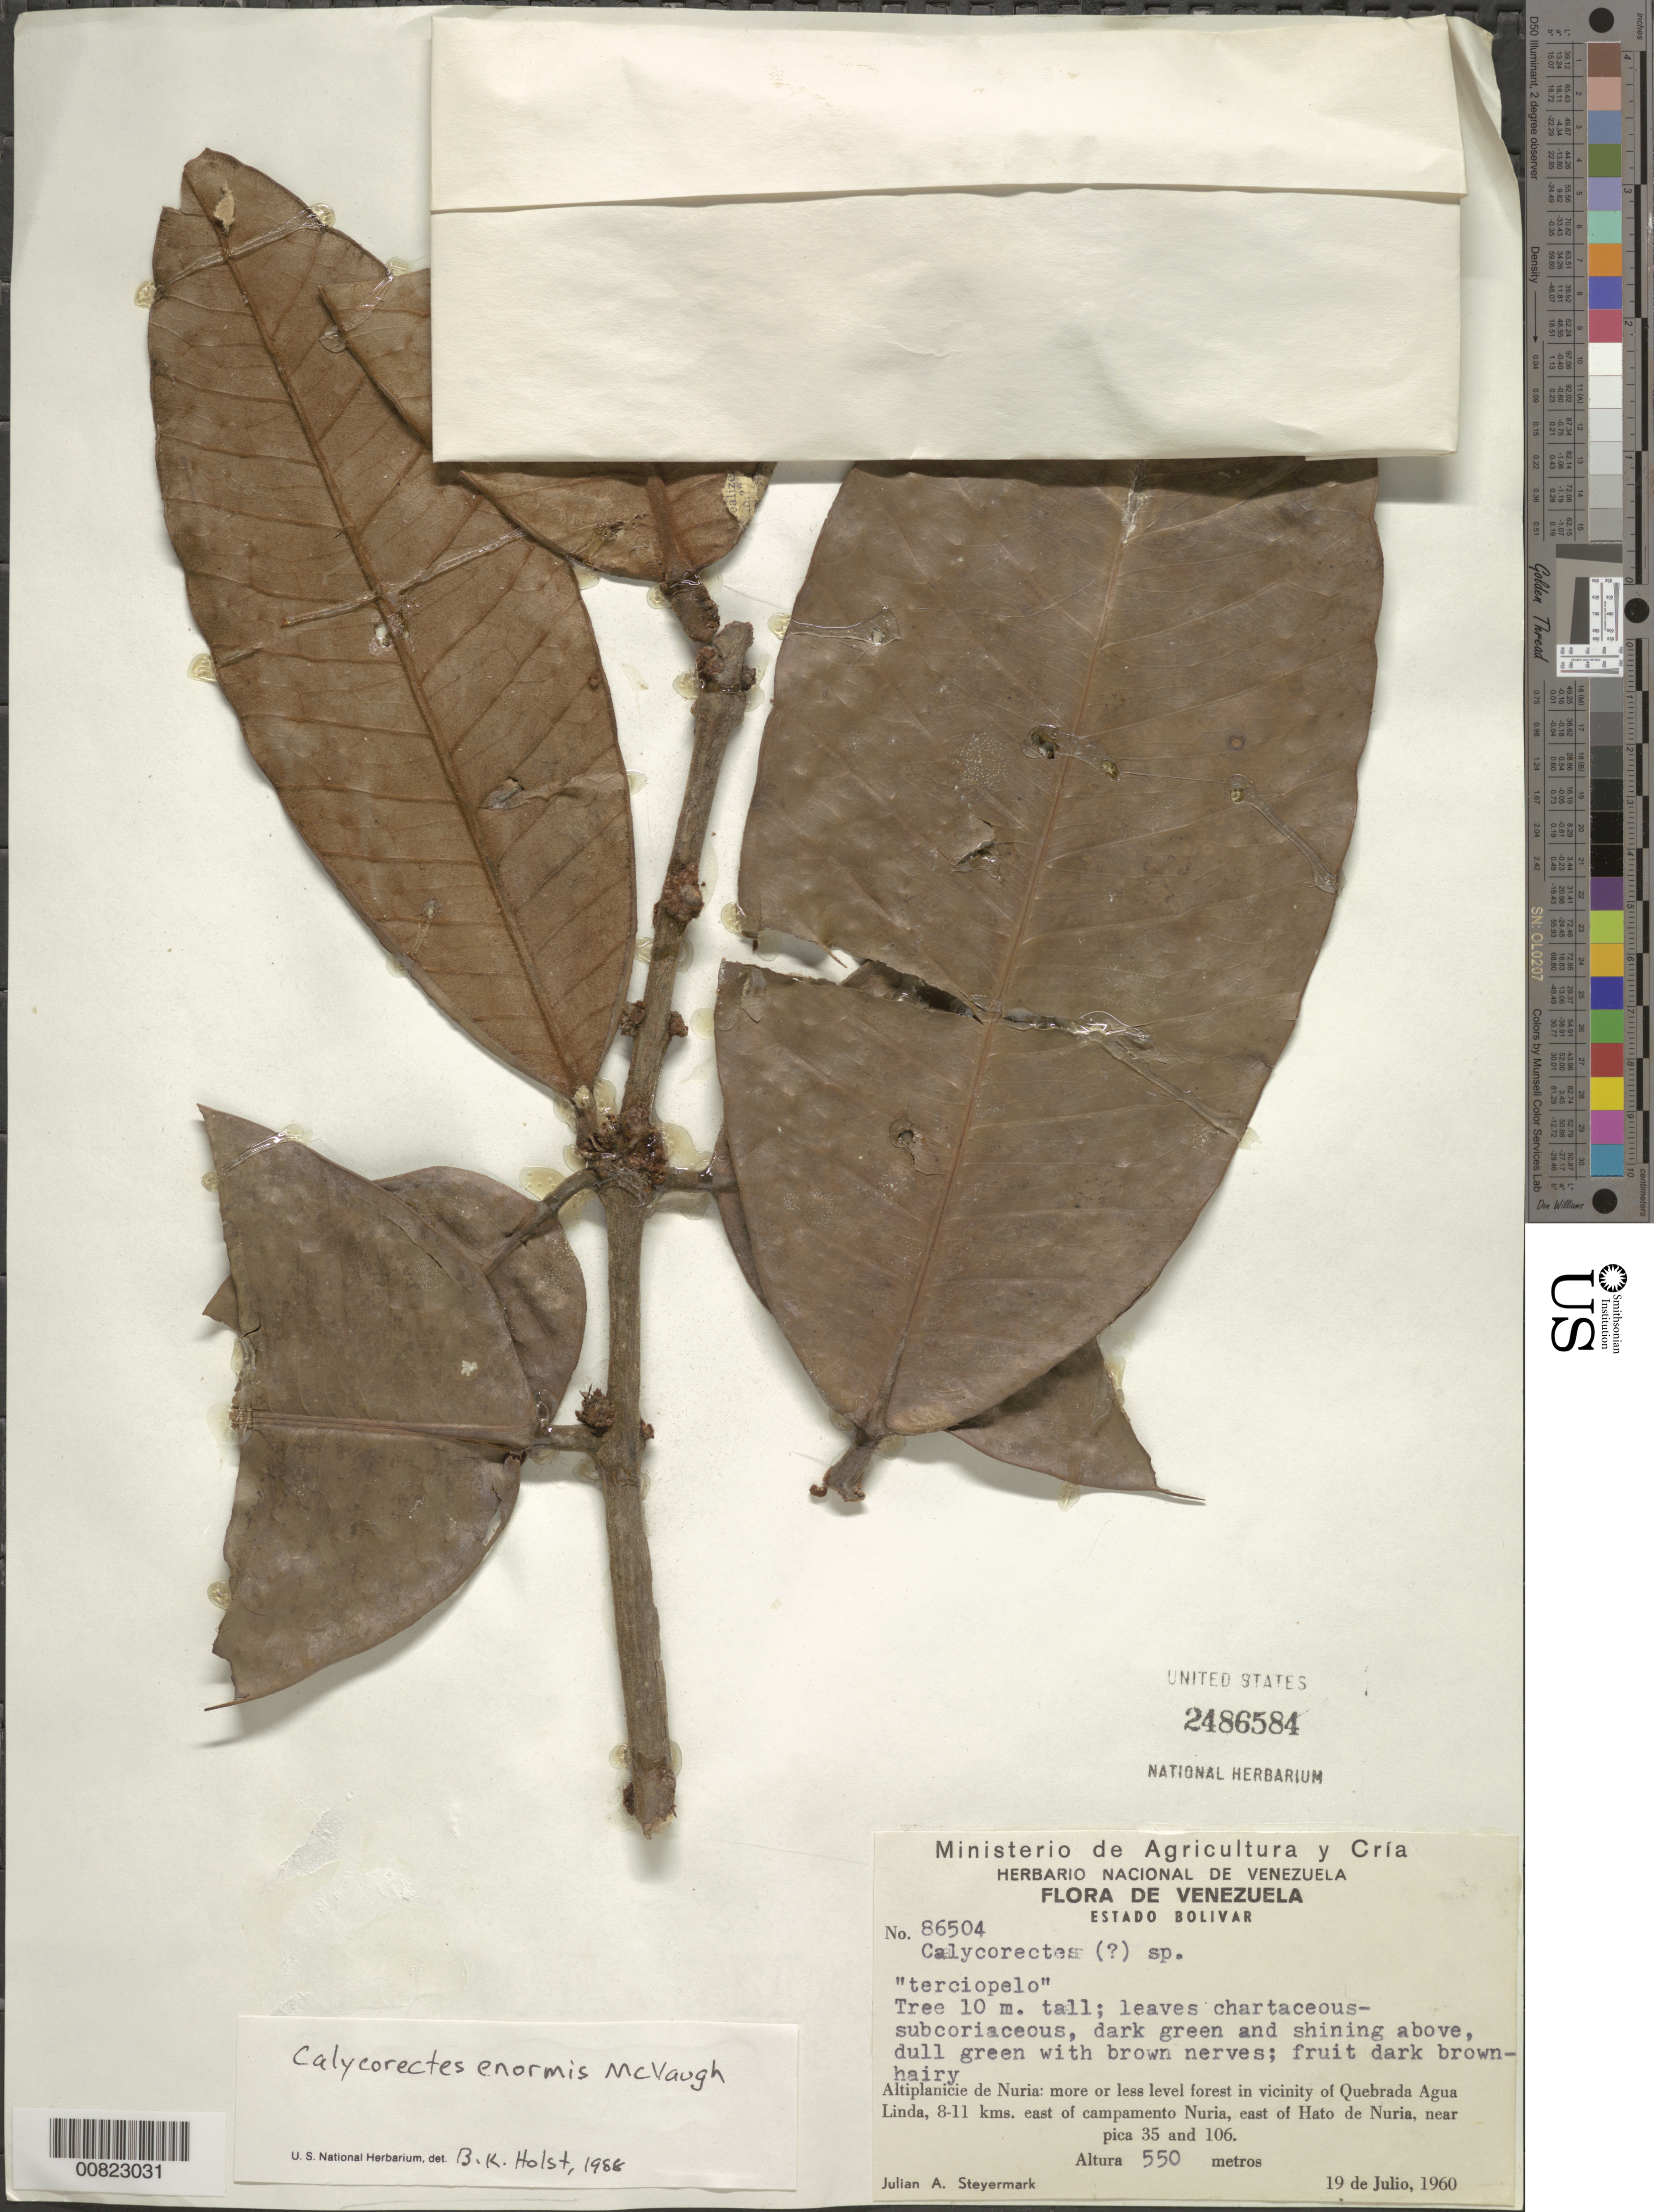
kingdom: Plantae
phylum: Tracheophyta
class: Magnoliopsida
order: Myrtales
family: Myrtaceae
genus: Eugenia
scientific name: Eugenia enormis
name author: (McVaugh) Mattos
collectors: J. Steyermark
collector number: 86504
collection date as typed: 19-Jul-60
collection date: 1960-07-19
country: Venezuela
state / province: Bolívar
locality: Altiplanicie de Nuria, vicinity of Quebrada Agua Linda, 8-11 km E of camp Nuria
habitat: More or less level forest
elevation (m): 550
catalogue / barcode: US 2486584